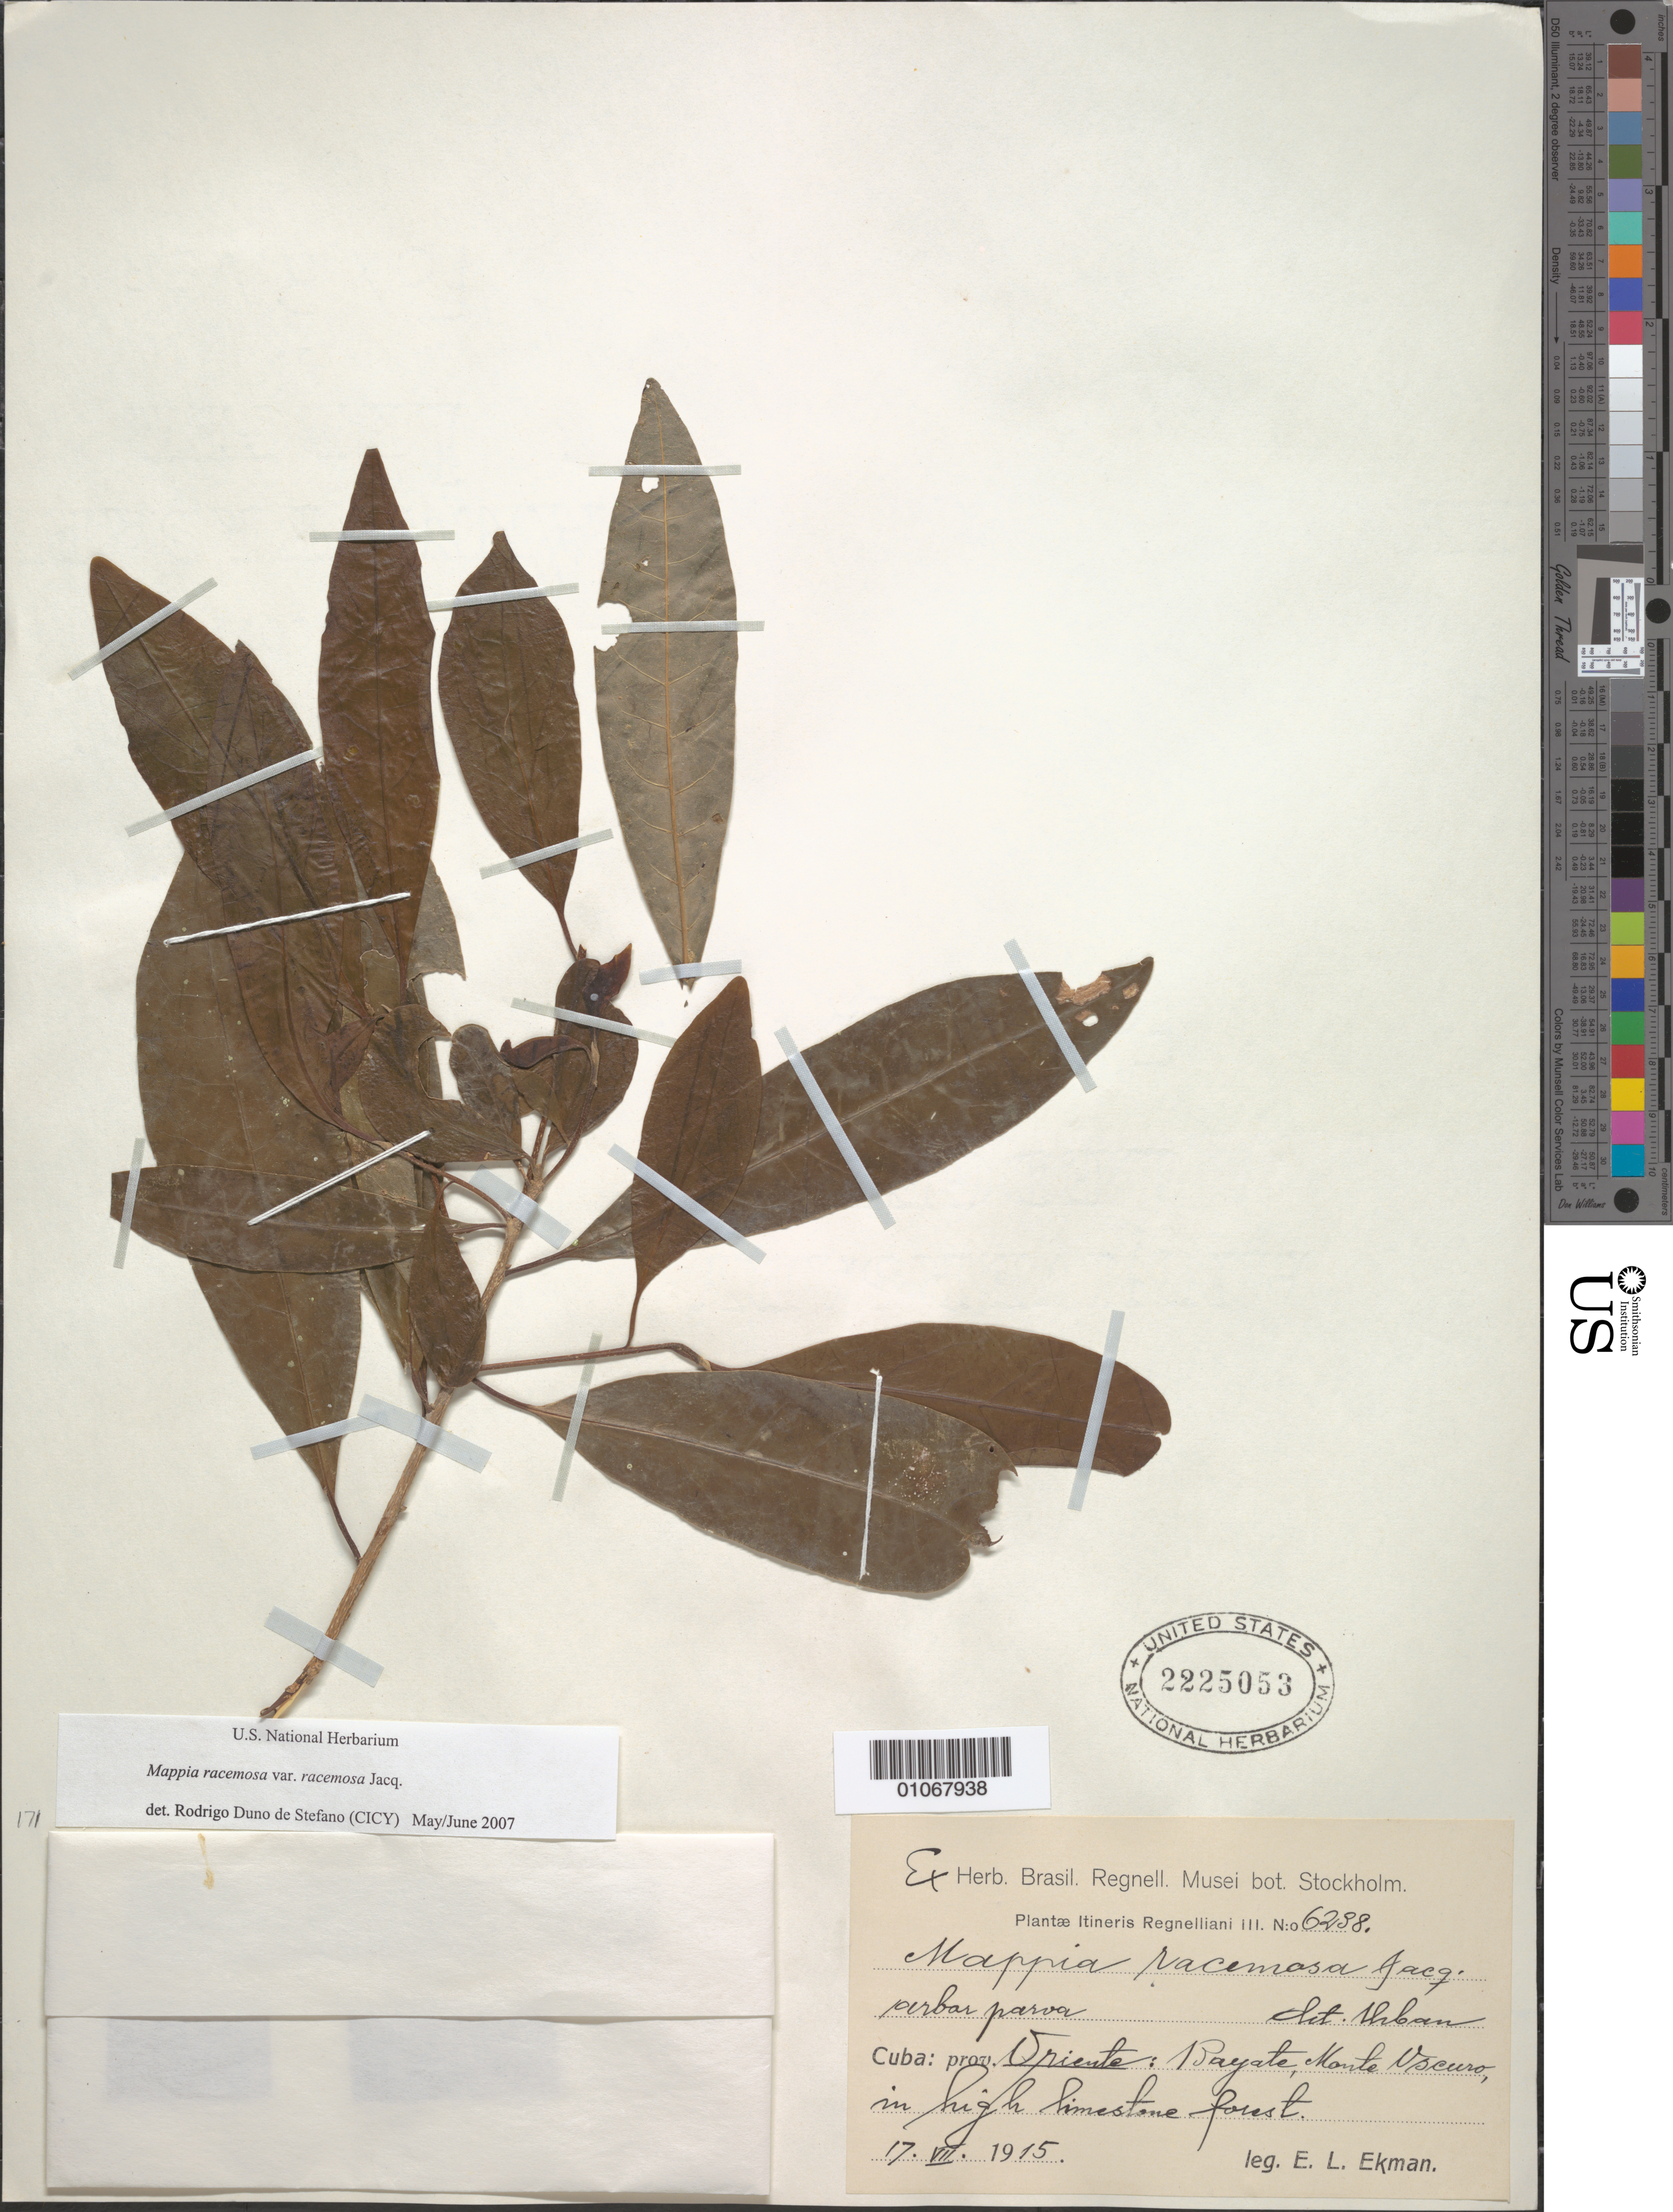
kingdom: Plantae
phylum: Tracheophyta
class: Magnoliopsida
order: Icacinales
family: Icacinaceae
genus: Mappia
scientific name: Mappia racemosa var. racemosa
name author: Jacq.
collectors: E. L. Ekman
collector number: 6238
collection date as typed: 17 Jul 1915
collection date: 1915-07-17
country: Cuba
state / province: Oriente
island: Cuba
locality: bayate, Monte Oscuro in high limestone forest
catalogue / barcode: US 2225053